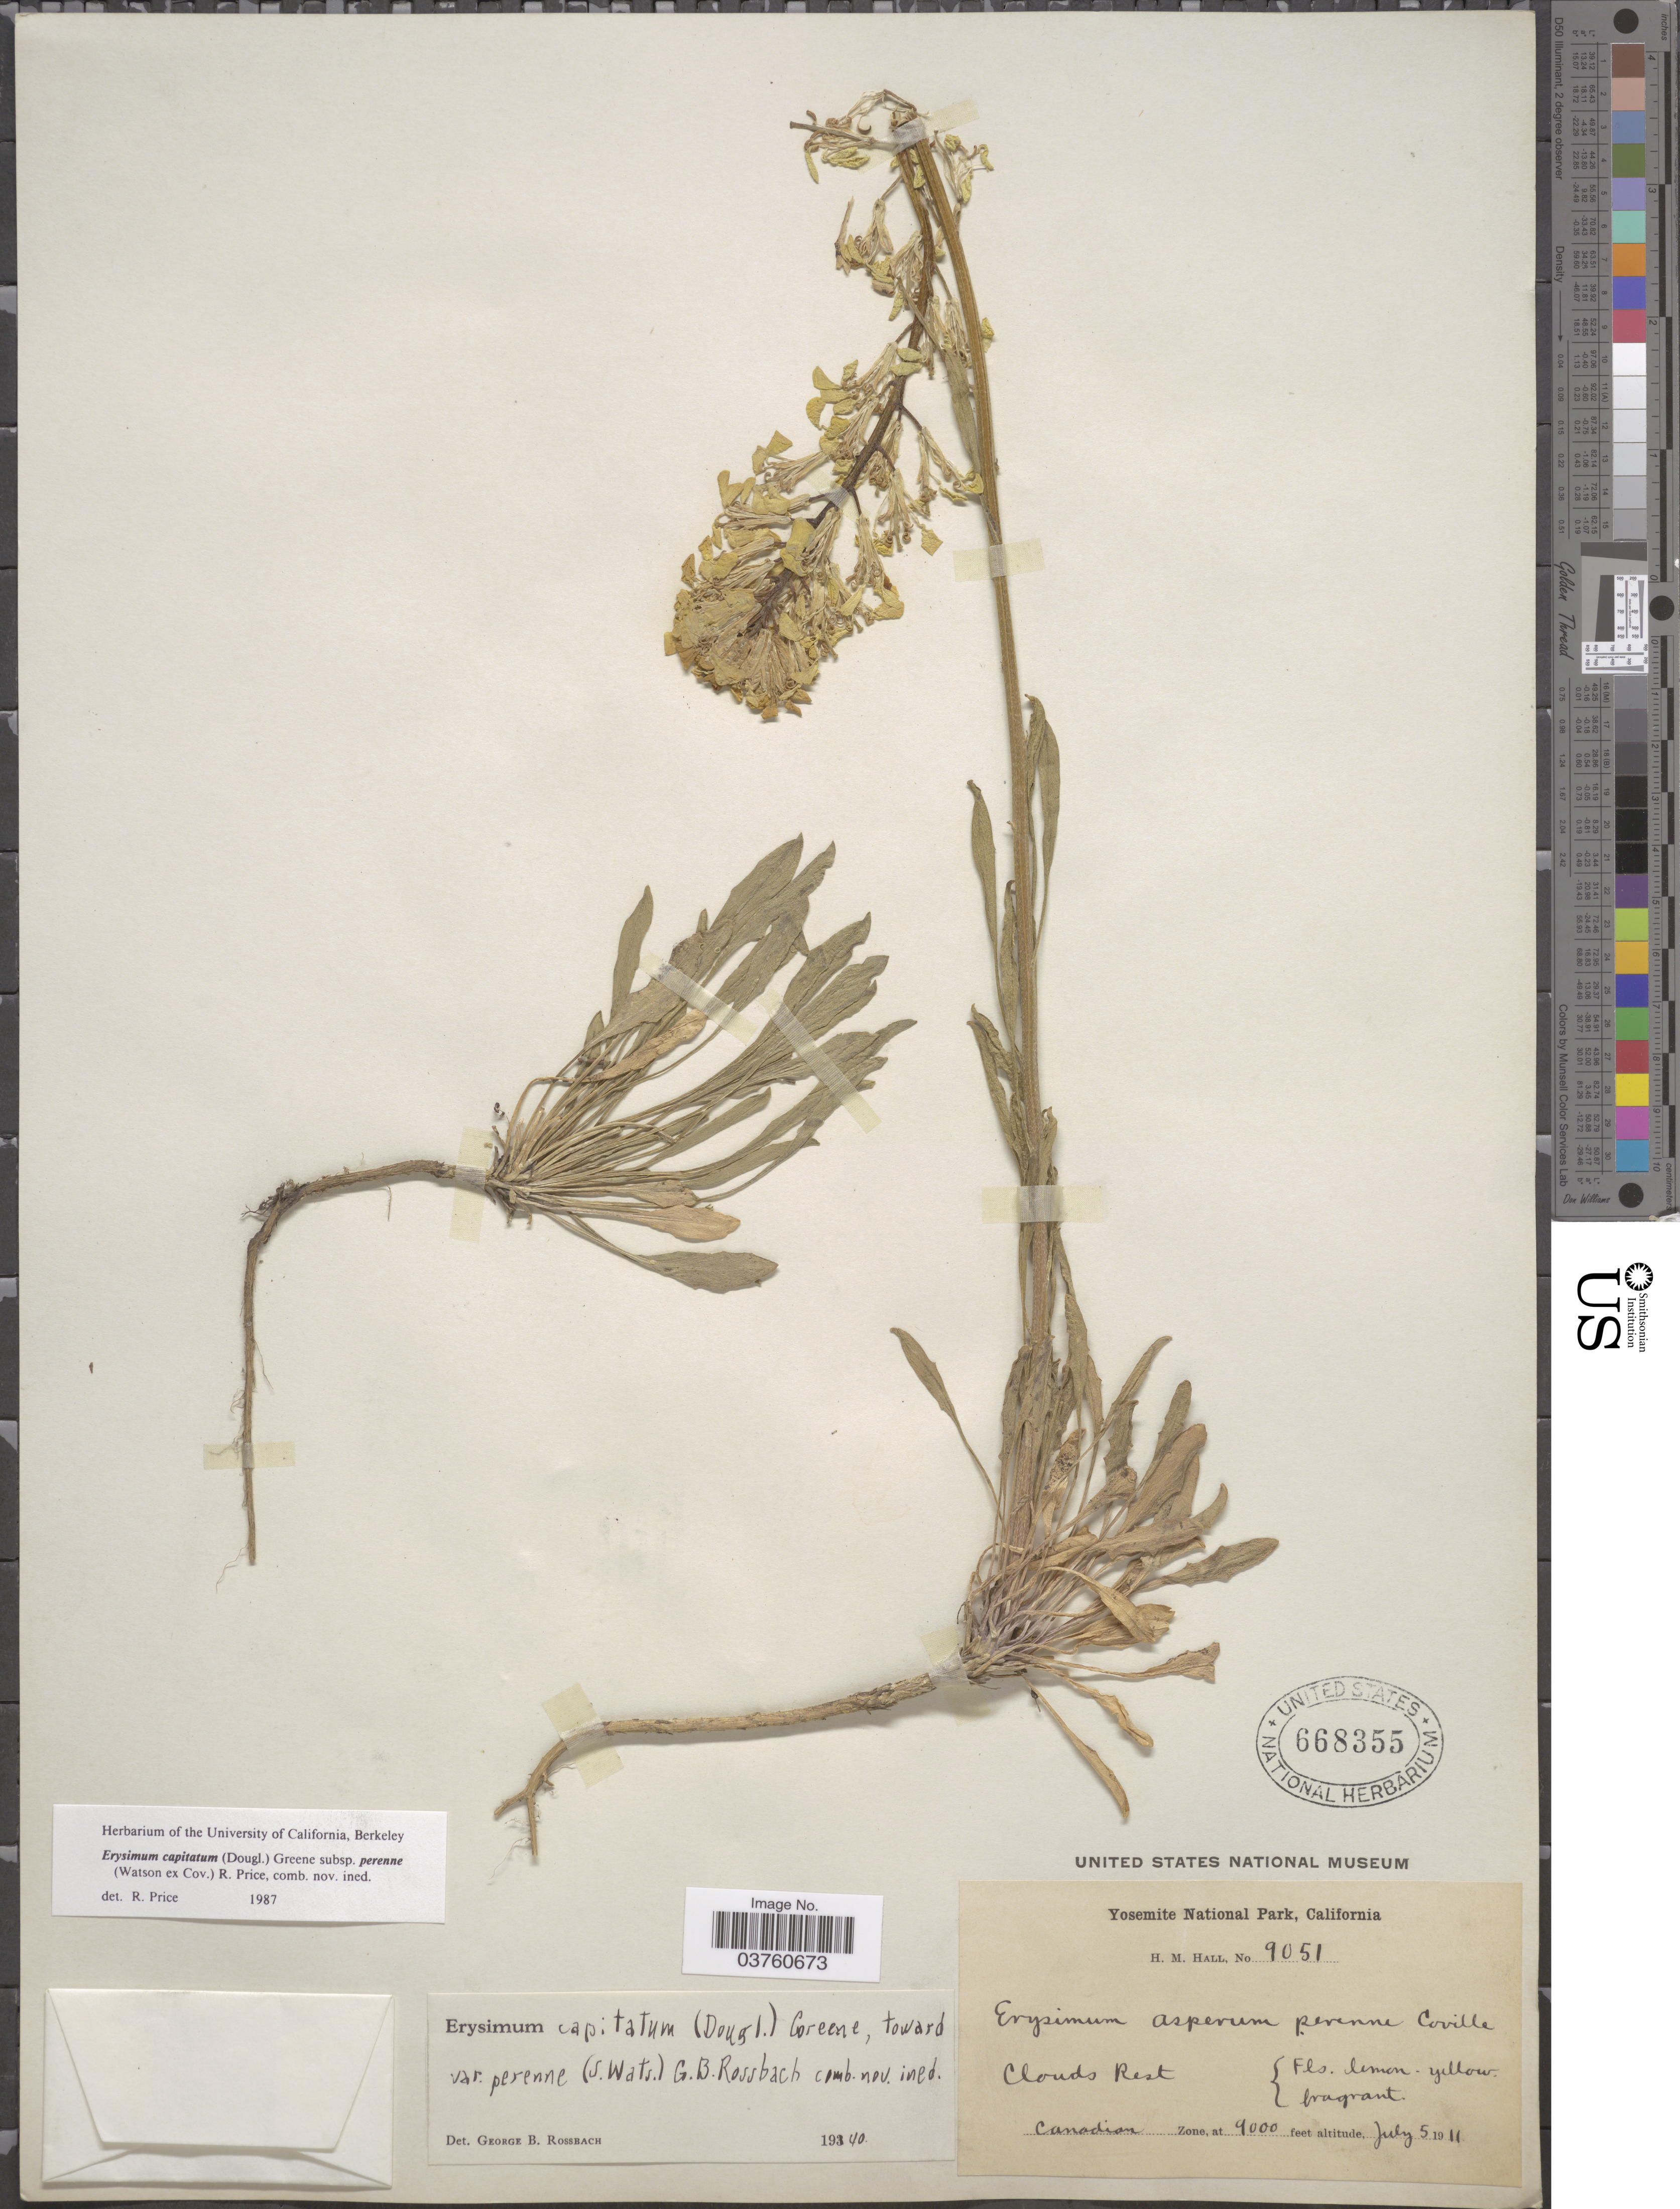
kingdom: Plantae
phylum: Tracheophyta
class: Magnoliopsida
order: Brassicales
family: Brassicaceae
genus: Erysimum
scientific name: Erysimum capitatum var. perenne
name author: (S. Watson ex Coville) R.J. Davis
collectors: H. M. Hall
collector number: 9051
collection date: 1911-07-05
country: United States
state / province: California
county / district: Mariposa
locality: Yosemite National Park. Clouds Rest.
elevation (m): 2743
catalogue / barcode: US 668355